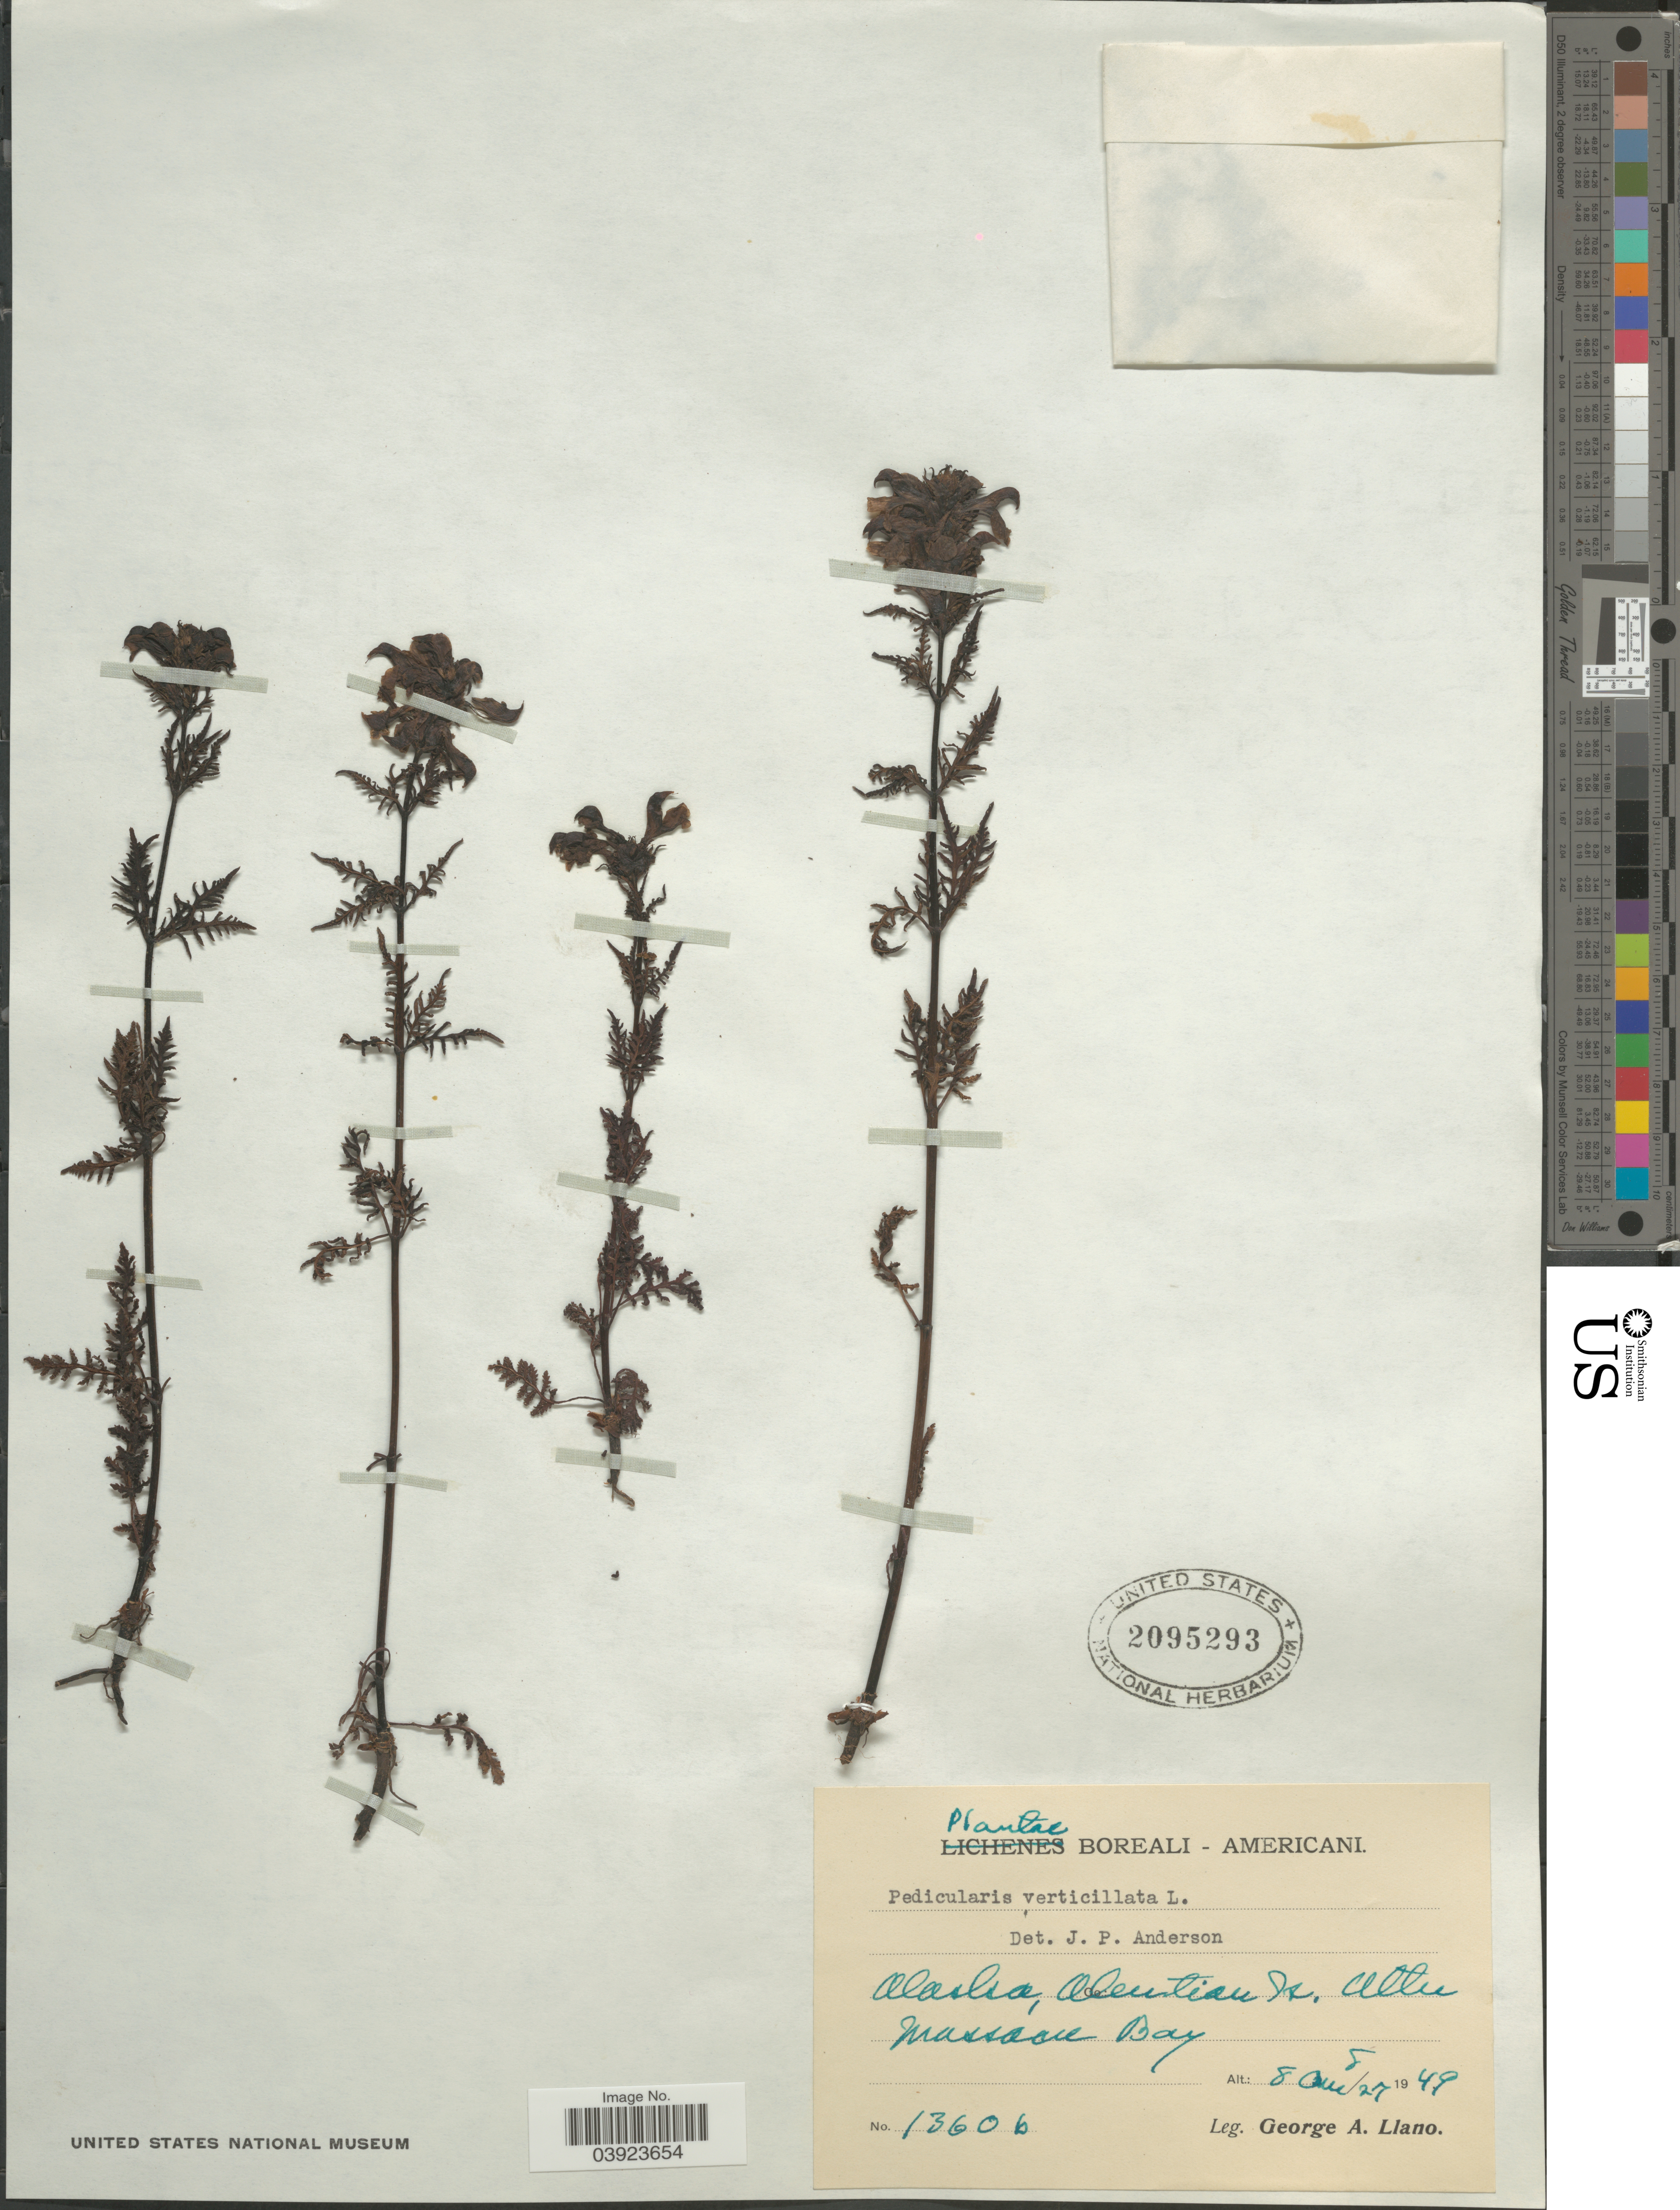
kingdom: Plantae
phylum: Tracheophyta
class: Magnoliopsida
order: Lamiales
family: Orobanchaceae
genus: Pedicularis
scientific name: Pedicularis verticillata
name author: L.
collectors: G. Llano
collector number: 1360b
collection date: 1949-08-27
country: United States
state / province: Alaska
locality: Aleutian Is. Attu Massacre Bay.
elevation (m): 80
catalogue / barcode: US 2095293